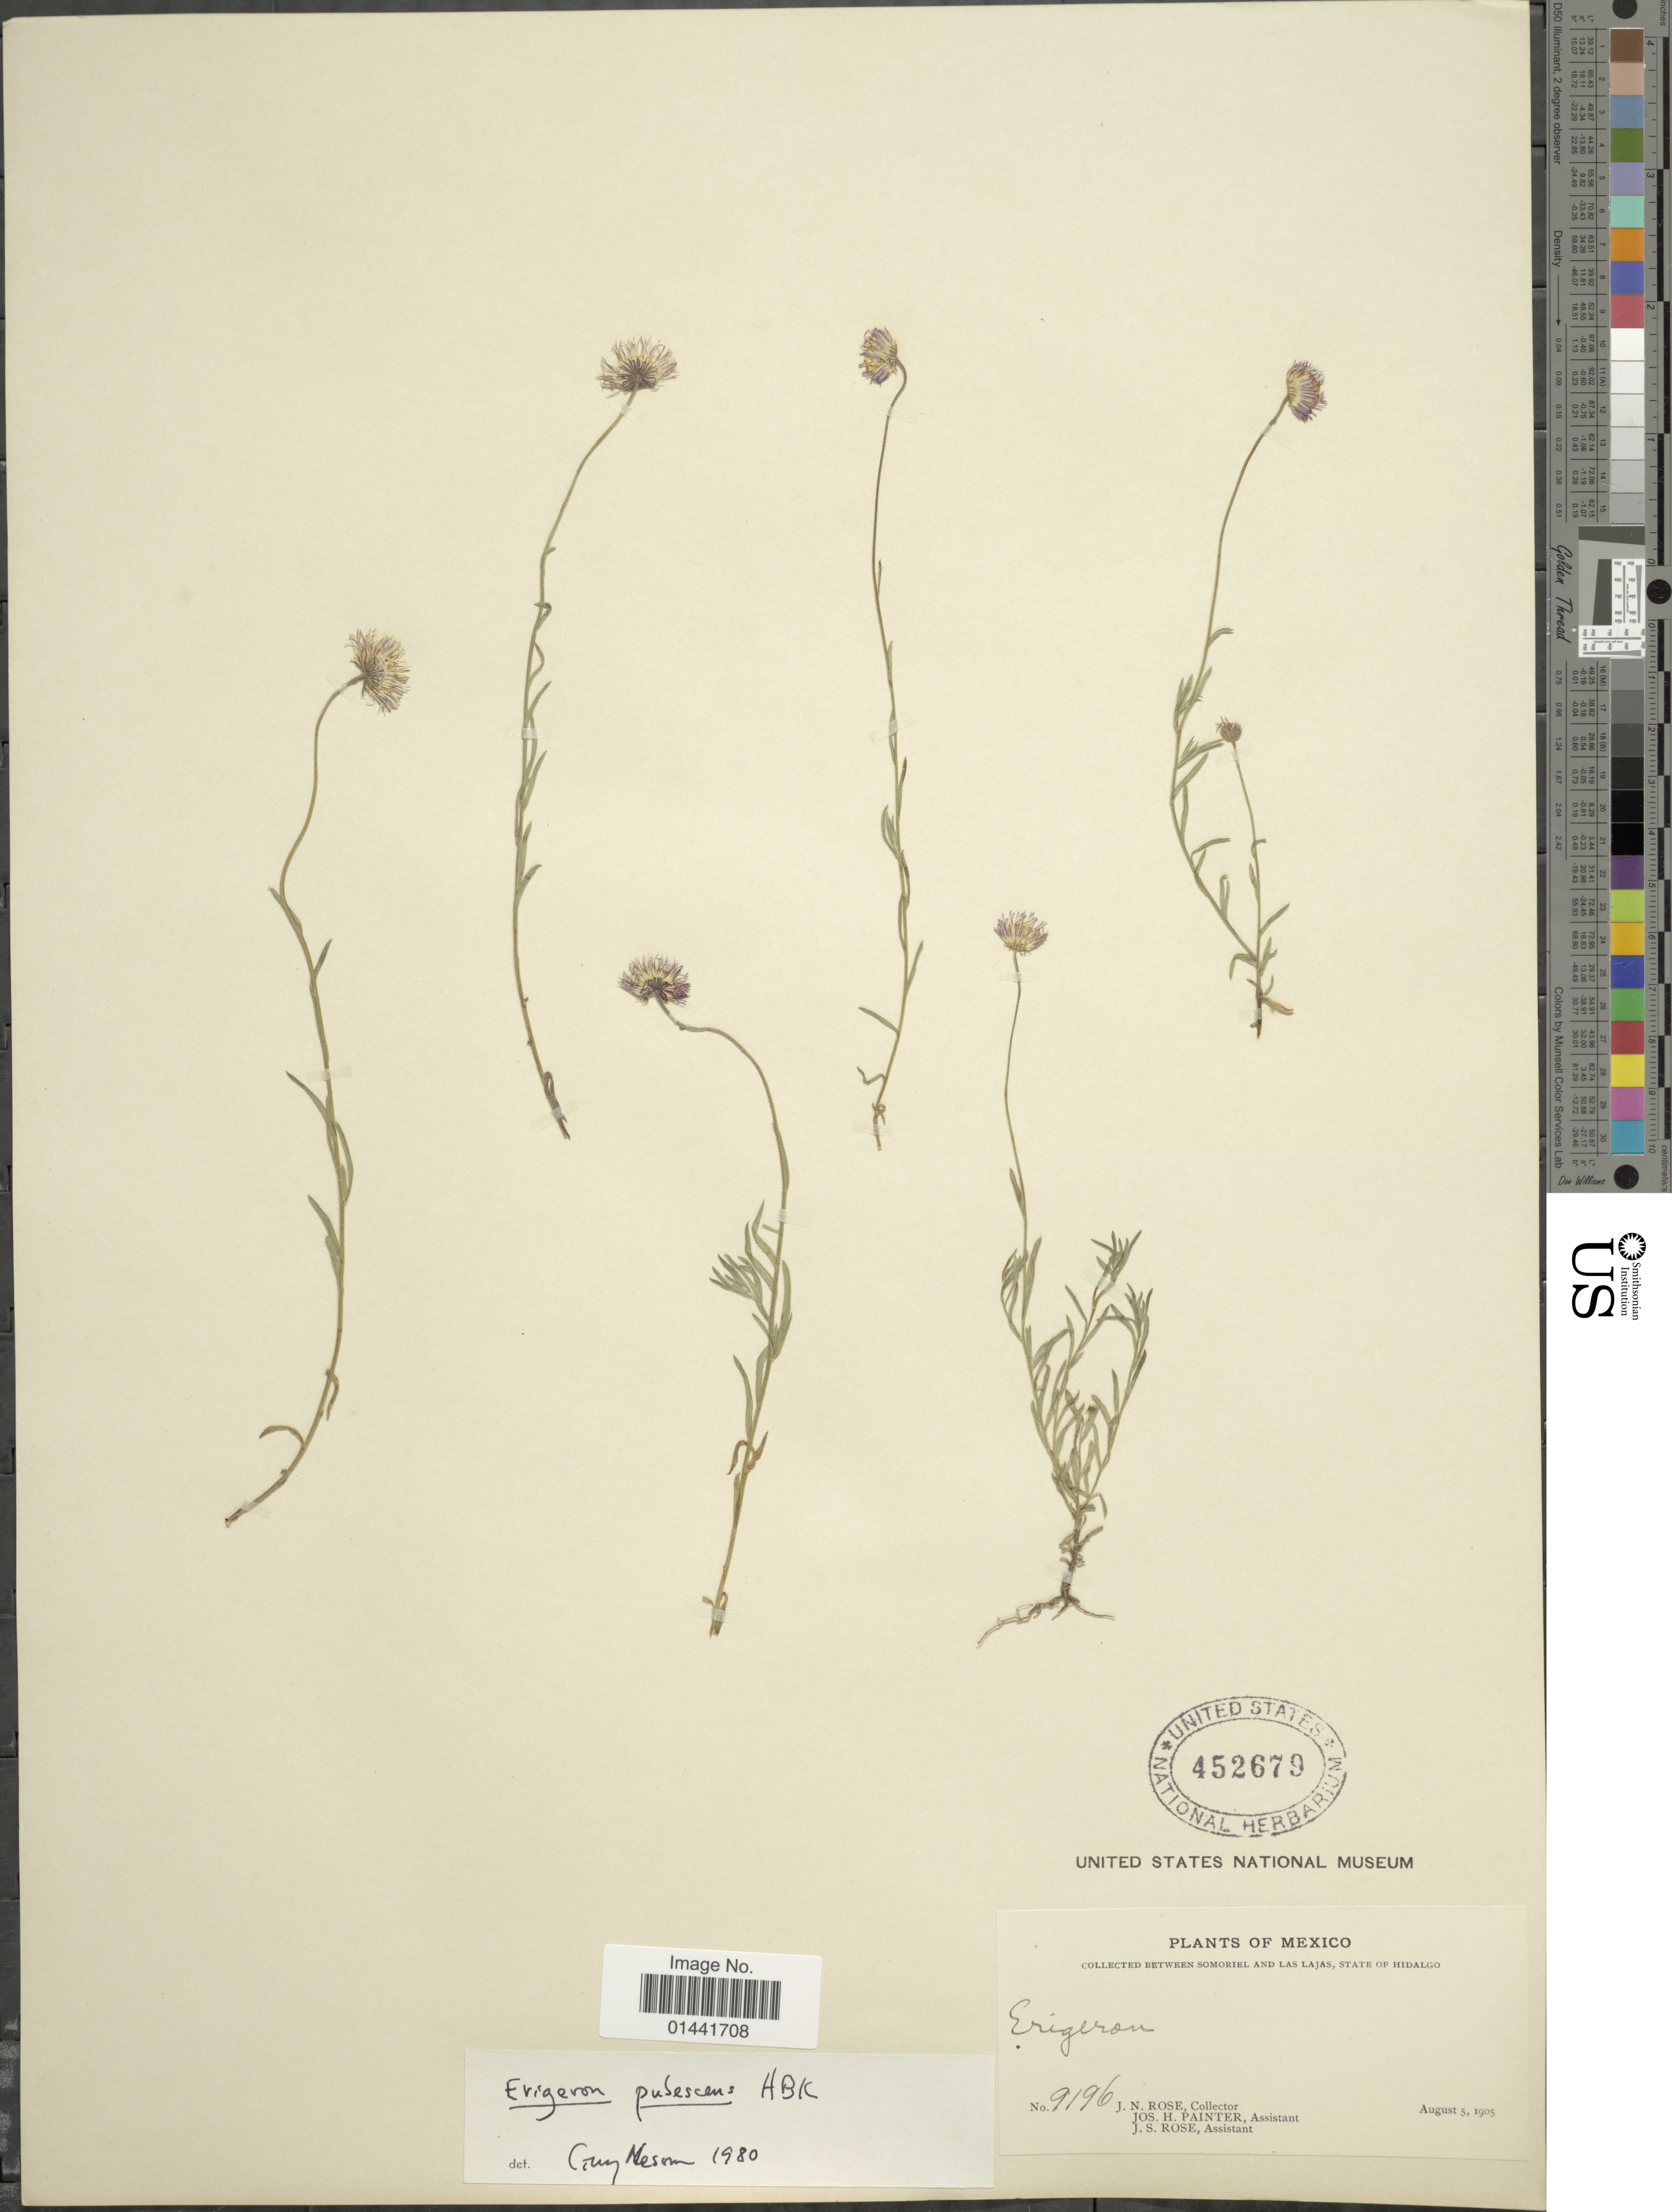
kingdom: Plantae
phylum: Tracheophyta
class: Magnoliopsida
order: Asterales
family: Asteraceae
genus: Erigeron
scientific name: Erigeron pubescens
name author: Kunth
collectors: J. N. Rose, J. H. Painter & J. S. Rose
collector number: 9196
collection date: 1905-08-05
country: Mexico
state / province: Hidalgo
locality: Between Somoriel and Las Lajas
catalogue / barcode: US 452679